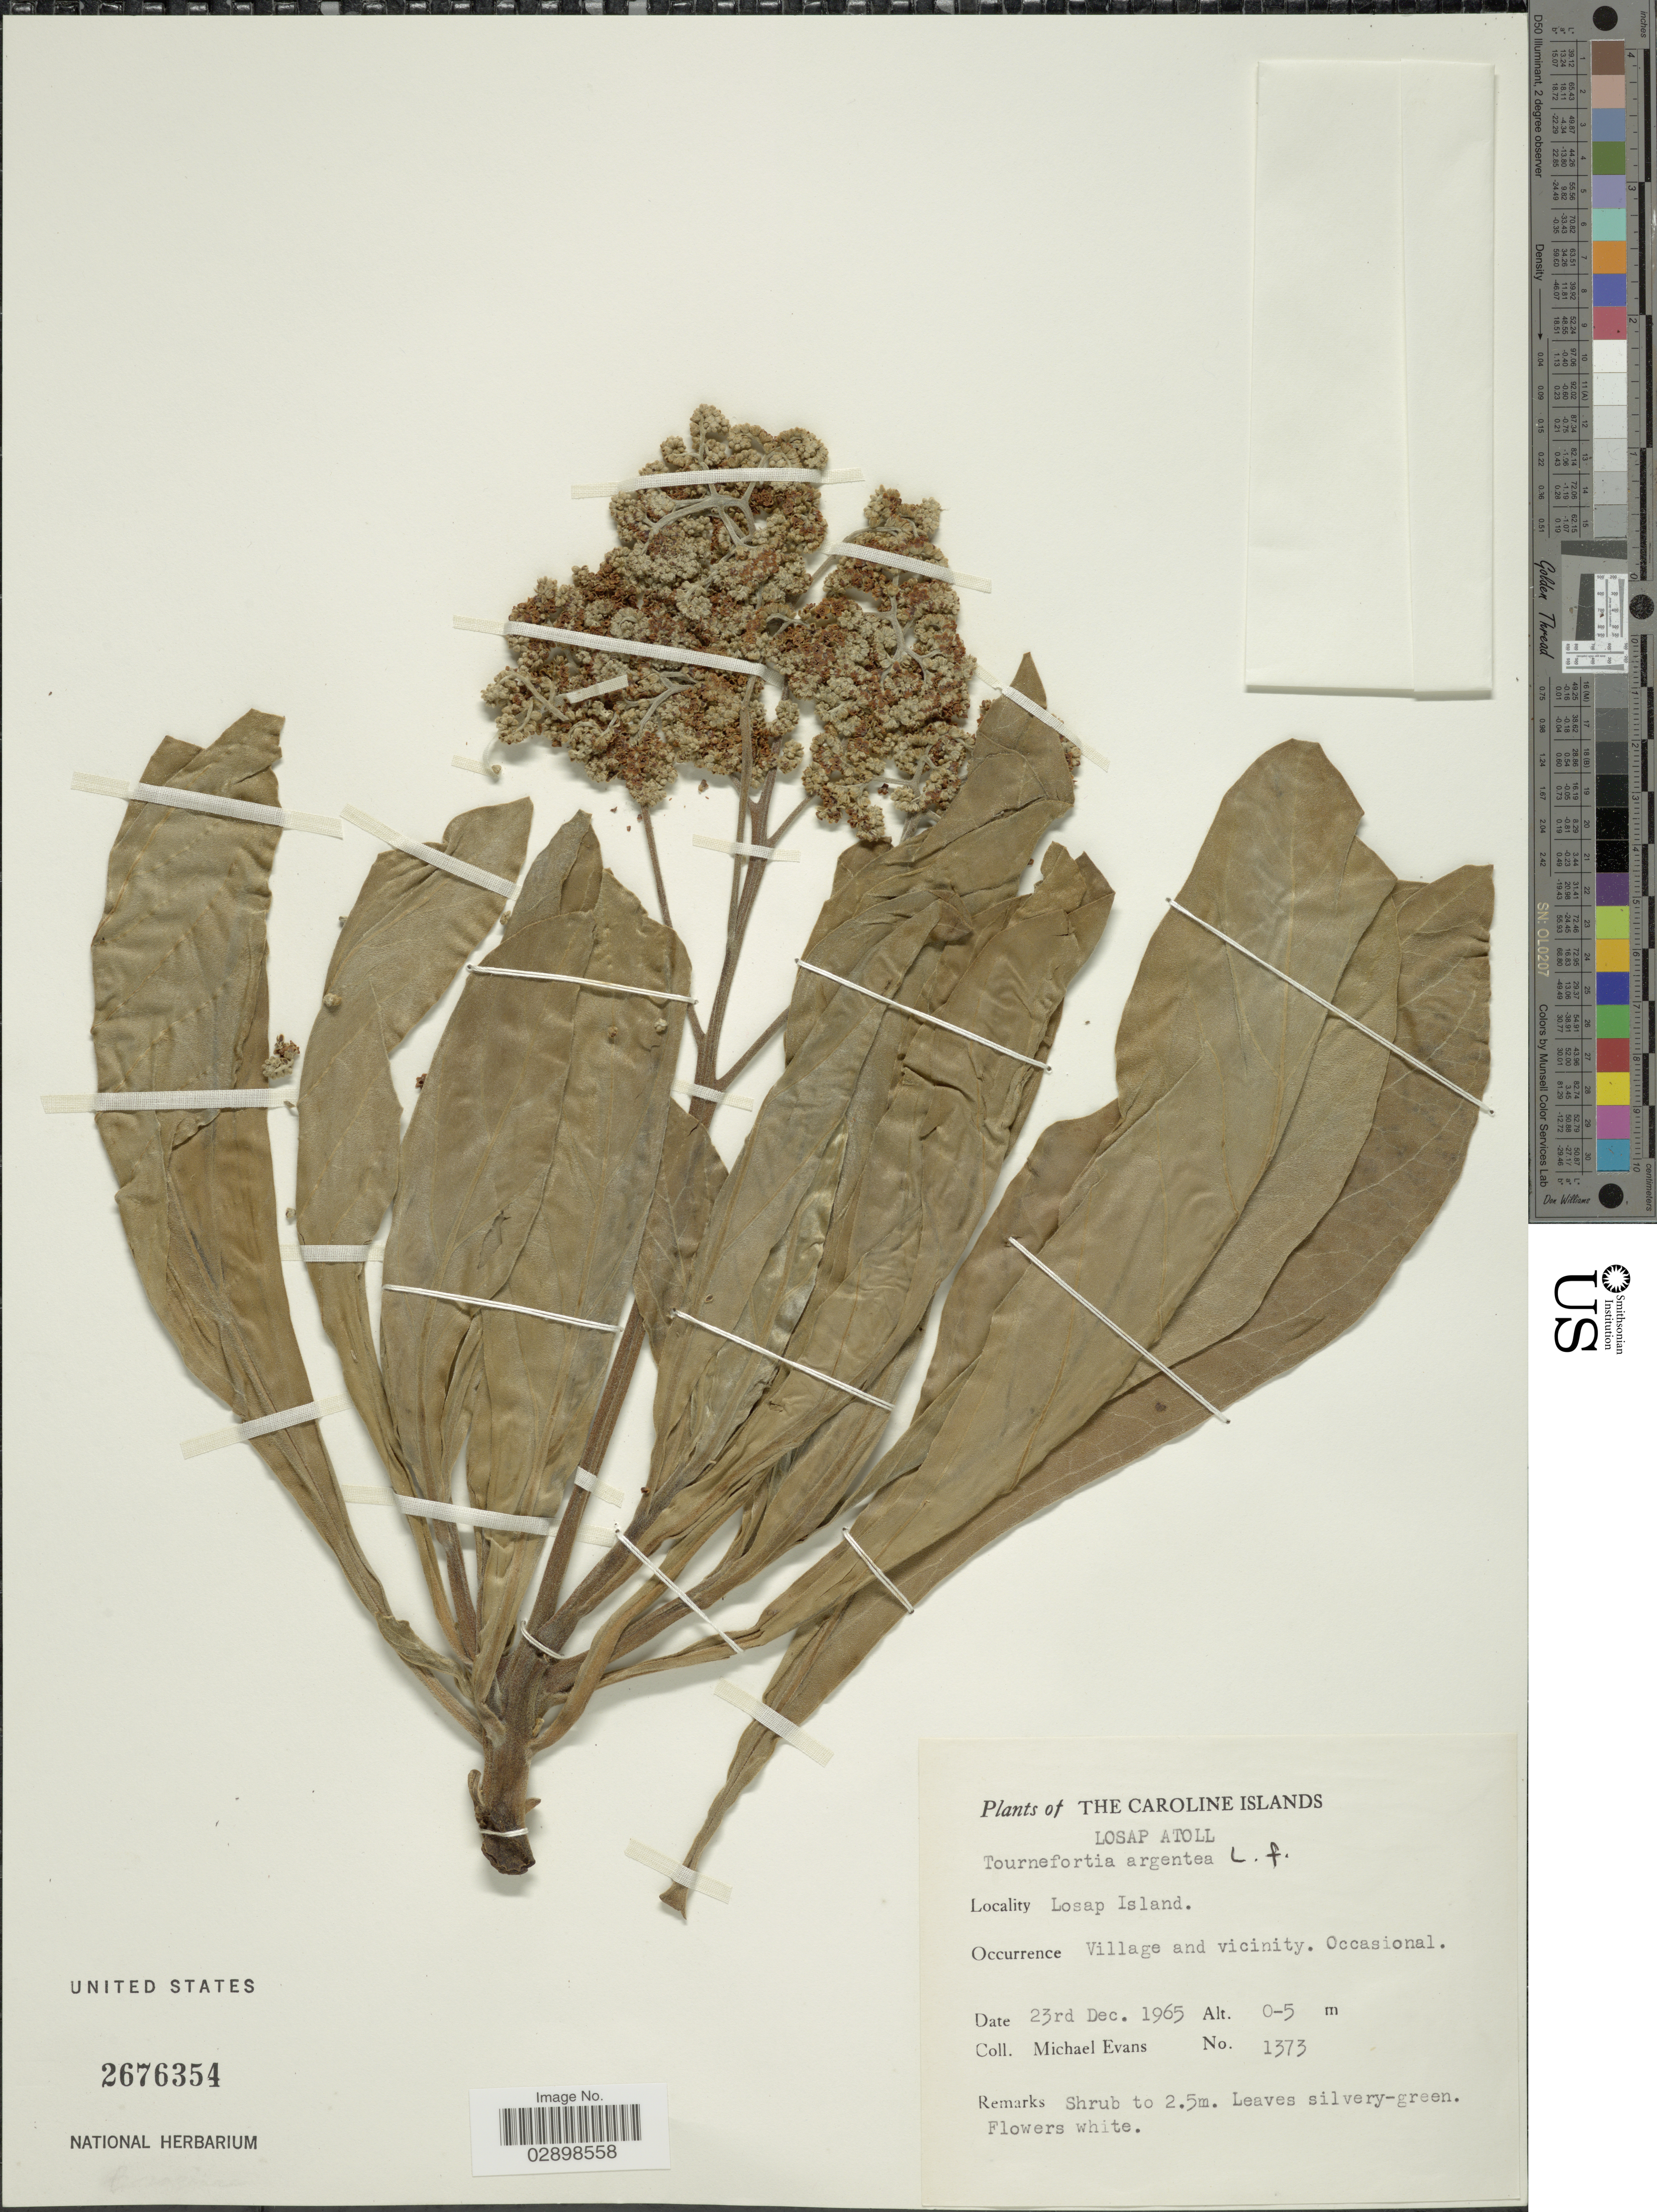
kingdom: Plantae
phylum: Tracheophyta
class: Magnoliopsida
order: Boraginales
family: Heliotropiaceae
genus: Heliotropium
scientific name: Heliotropium arboreum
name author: (Blanco) Mabberley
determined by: Wagner, W. L., (BOT), Smithsonian Institution - National Museum of Natural History (UNITED STATES)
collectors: M. Evans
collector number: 1373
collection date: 1965-12-23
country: Micronesia, Federated States of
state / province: Truk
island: Losap Atoll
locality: Caroline Islands. Losap Atoll. Losap Island. Village and vicinity.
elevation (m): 0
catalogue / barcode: US 2676354